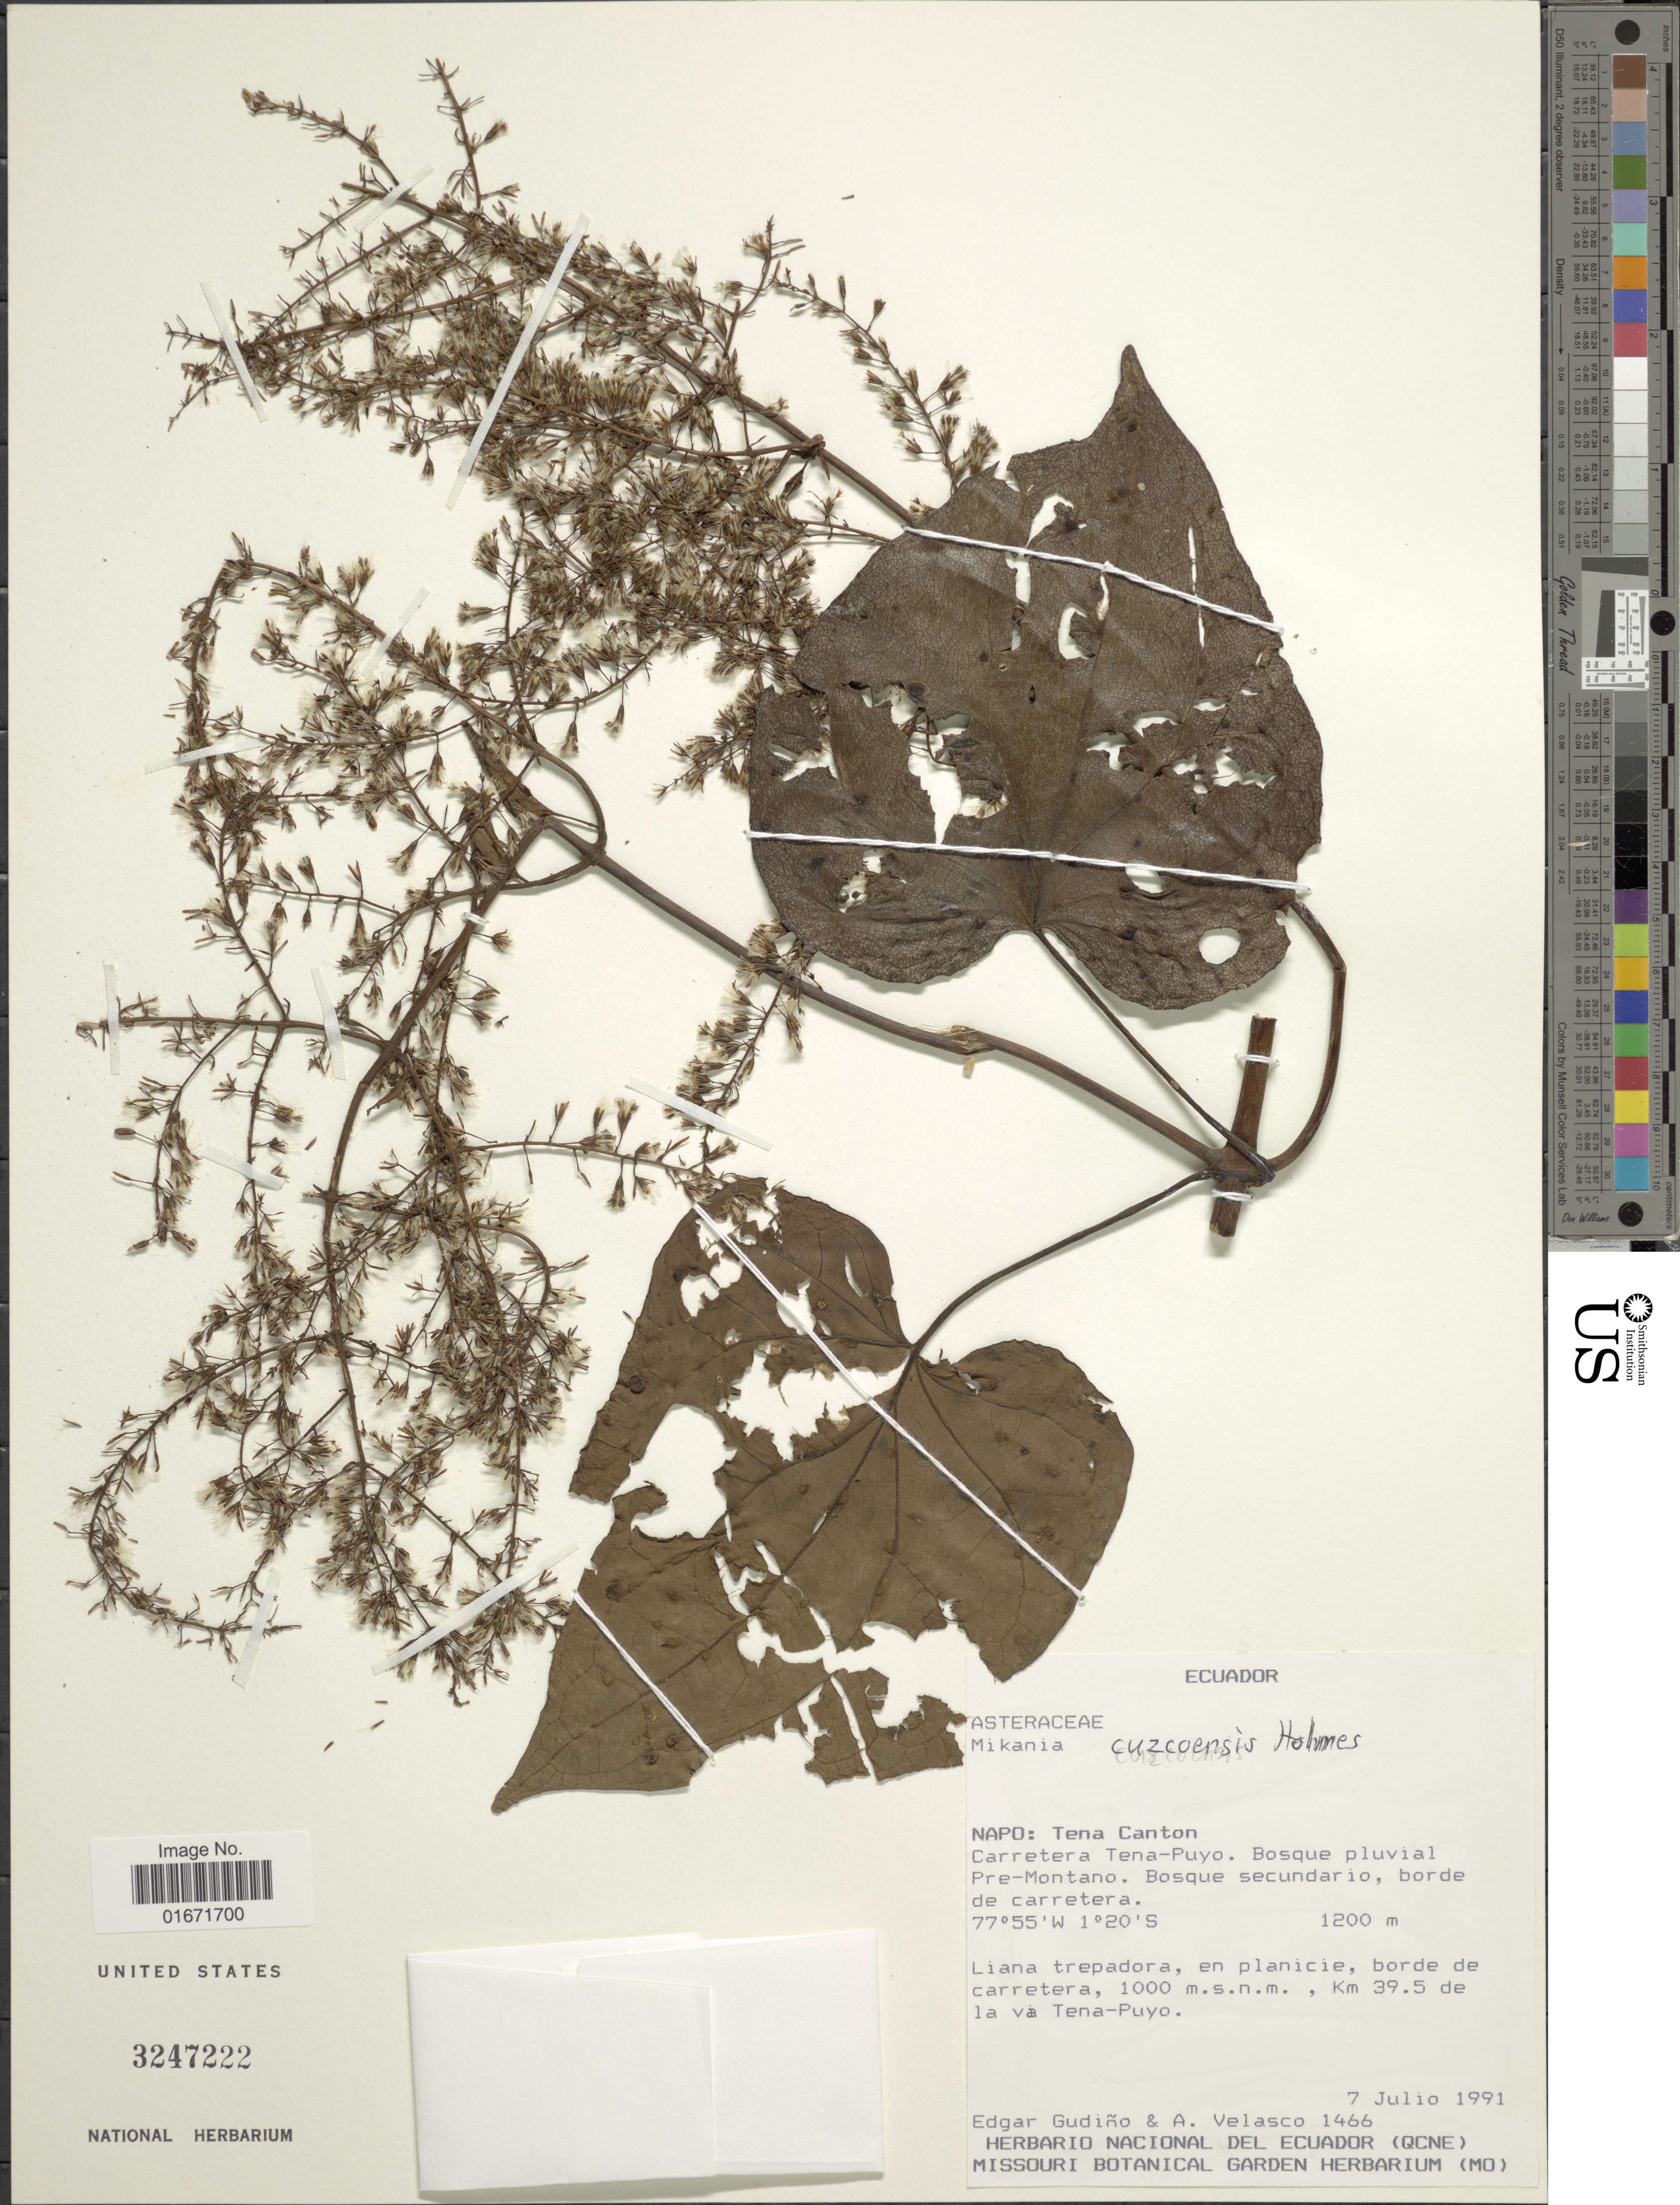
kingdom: Plantae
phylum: Tracheophyta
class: Magnoliopsida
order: Asterales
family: Asteraceae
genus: Mikania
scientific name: Mikania cuzcoensis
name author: W.C. Holmes & McDaniel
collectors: E. Gudiño & A. Velasco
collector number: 1466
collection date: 1991-07-07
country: Ecuador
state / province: Napo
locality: Napo: Tena Canton. Carretera Tena-Puyo. Bosque pluvial Pre-Montano. Bosque secundario, borde de carretera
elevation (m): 1200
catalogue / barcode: US 3247222